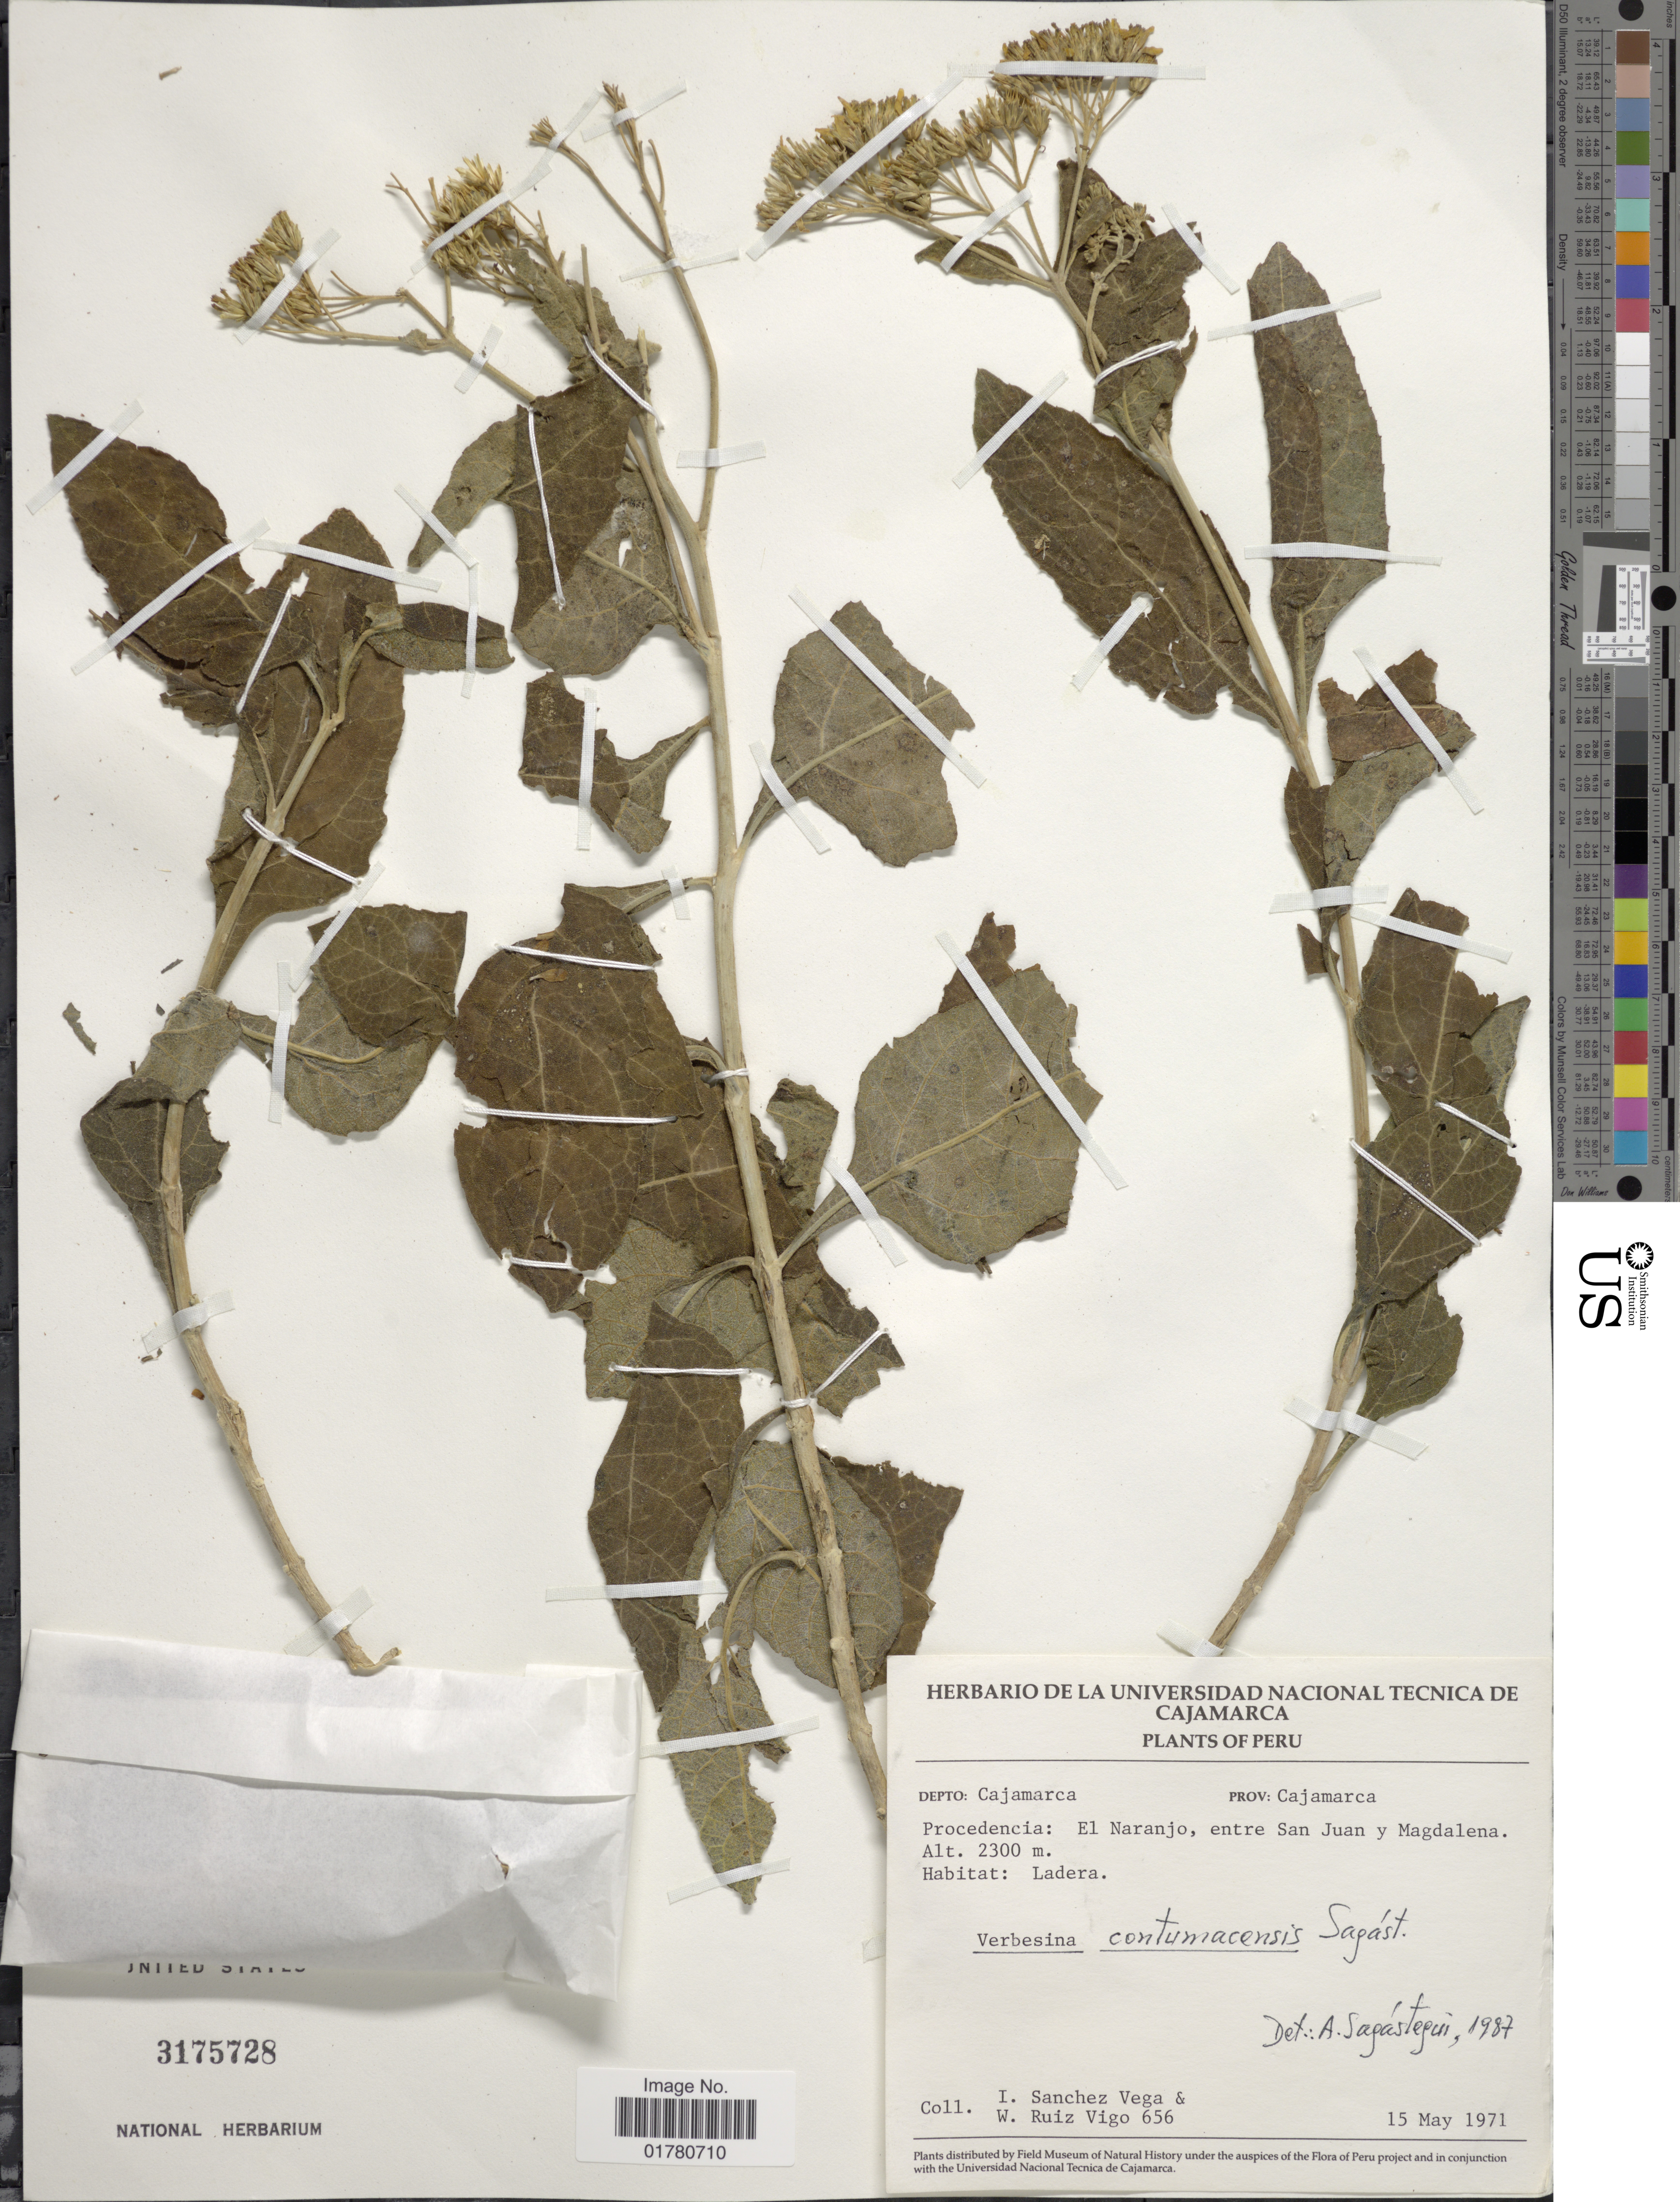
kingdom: Plantae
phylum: Tracheophyta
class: Magnoliopsida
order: Asterales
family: Asteraceae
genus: Verbesina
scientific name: Verbesina contumacensis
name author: Sagást.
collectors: I. Sánchez Vega & W. Ruiz Vigo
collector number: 656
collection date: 1971-05-15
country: Peru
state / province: Cajamarca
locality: Depto Cajamarca, El Naranjo, entre San Juan y Magdalena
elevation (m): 2300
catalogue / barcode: US 3175728